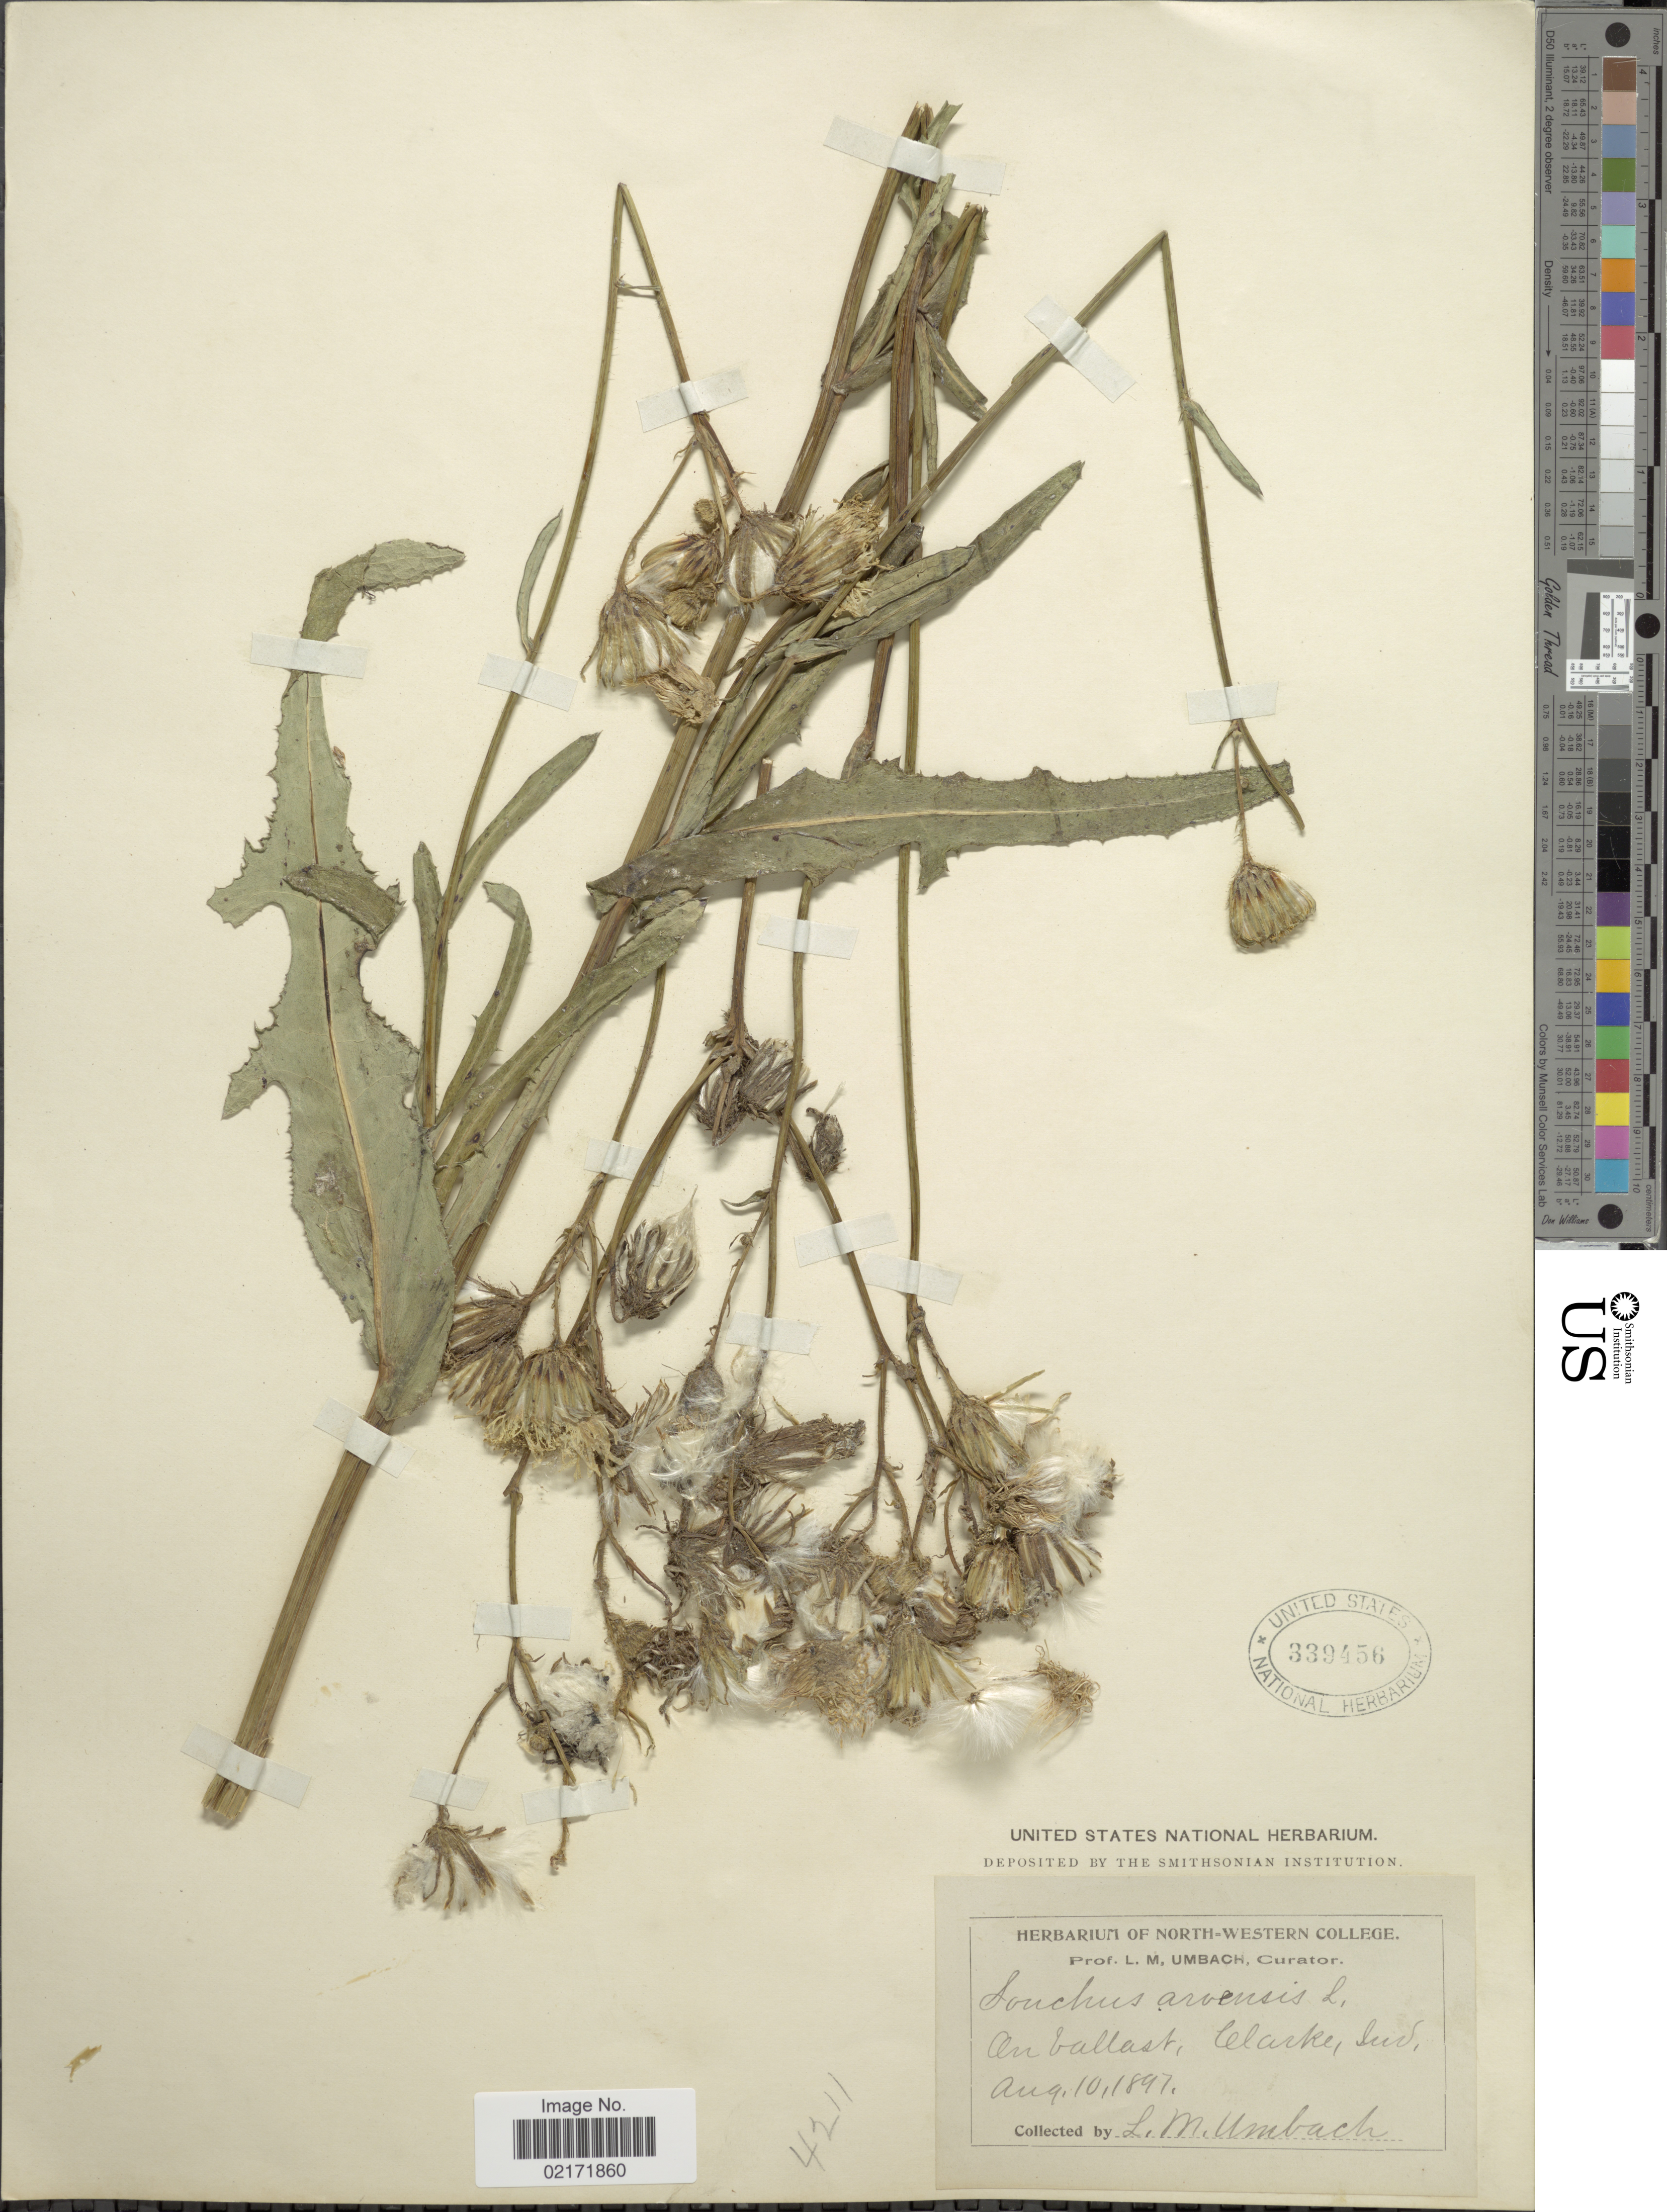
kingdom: Plantae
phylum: Tracheophyta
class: Magnoliopsida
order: Asterales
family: Asteraceae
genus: Sonchus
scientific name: Sonchus arvensis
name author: L.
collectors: L. M. Umbach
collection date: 1897-08-10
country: United States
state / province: Indiana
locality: On ballast, Clarke Co.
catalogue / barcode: US 339456